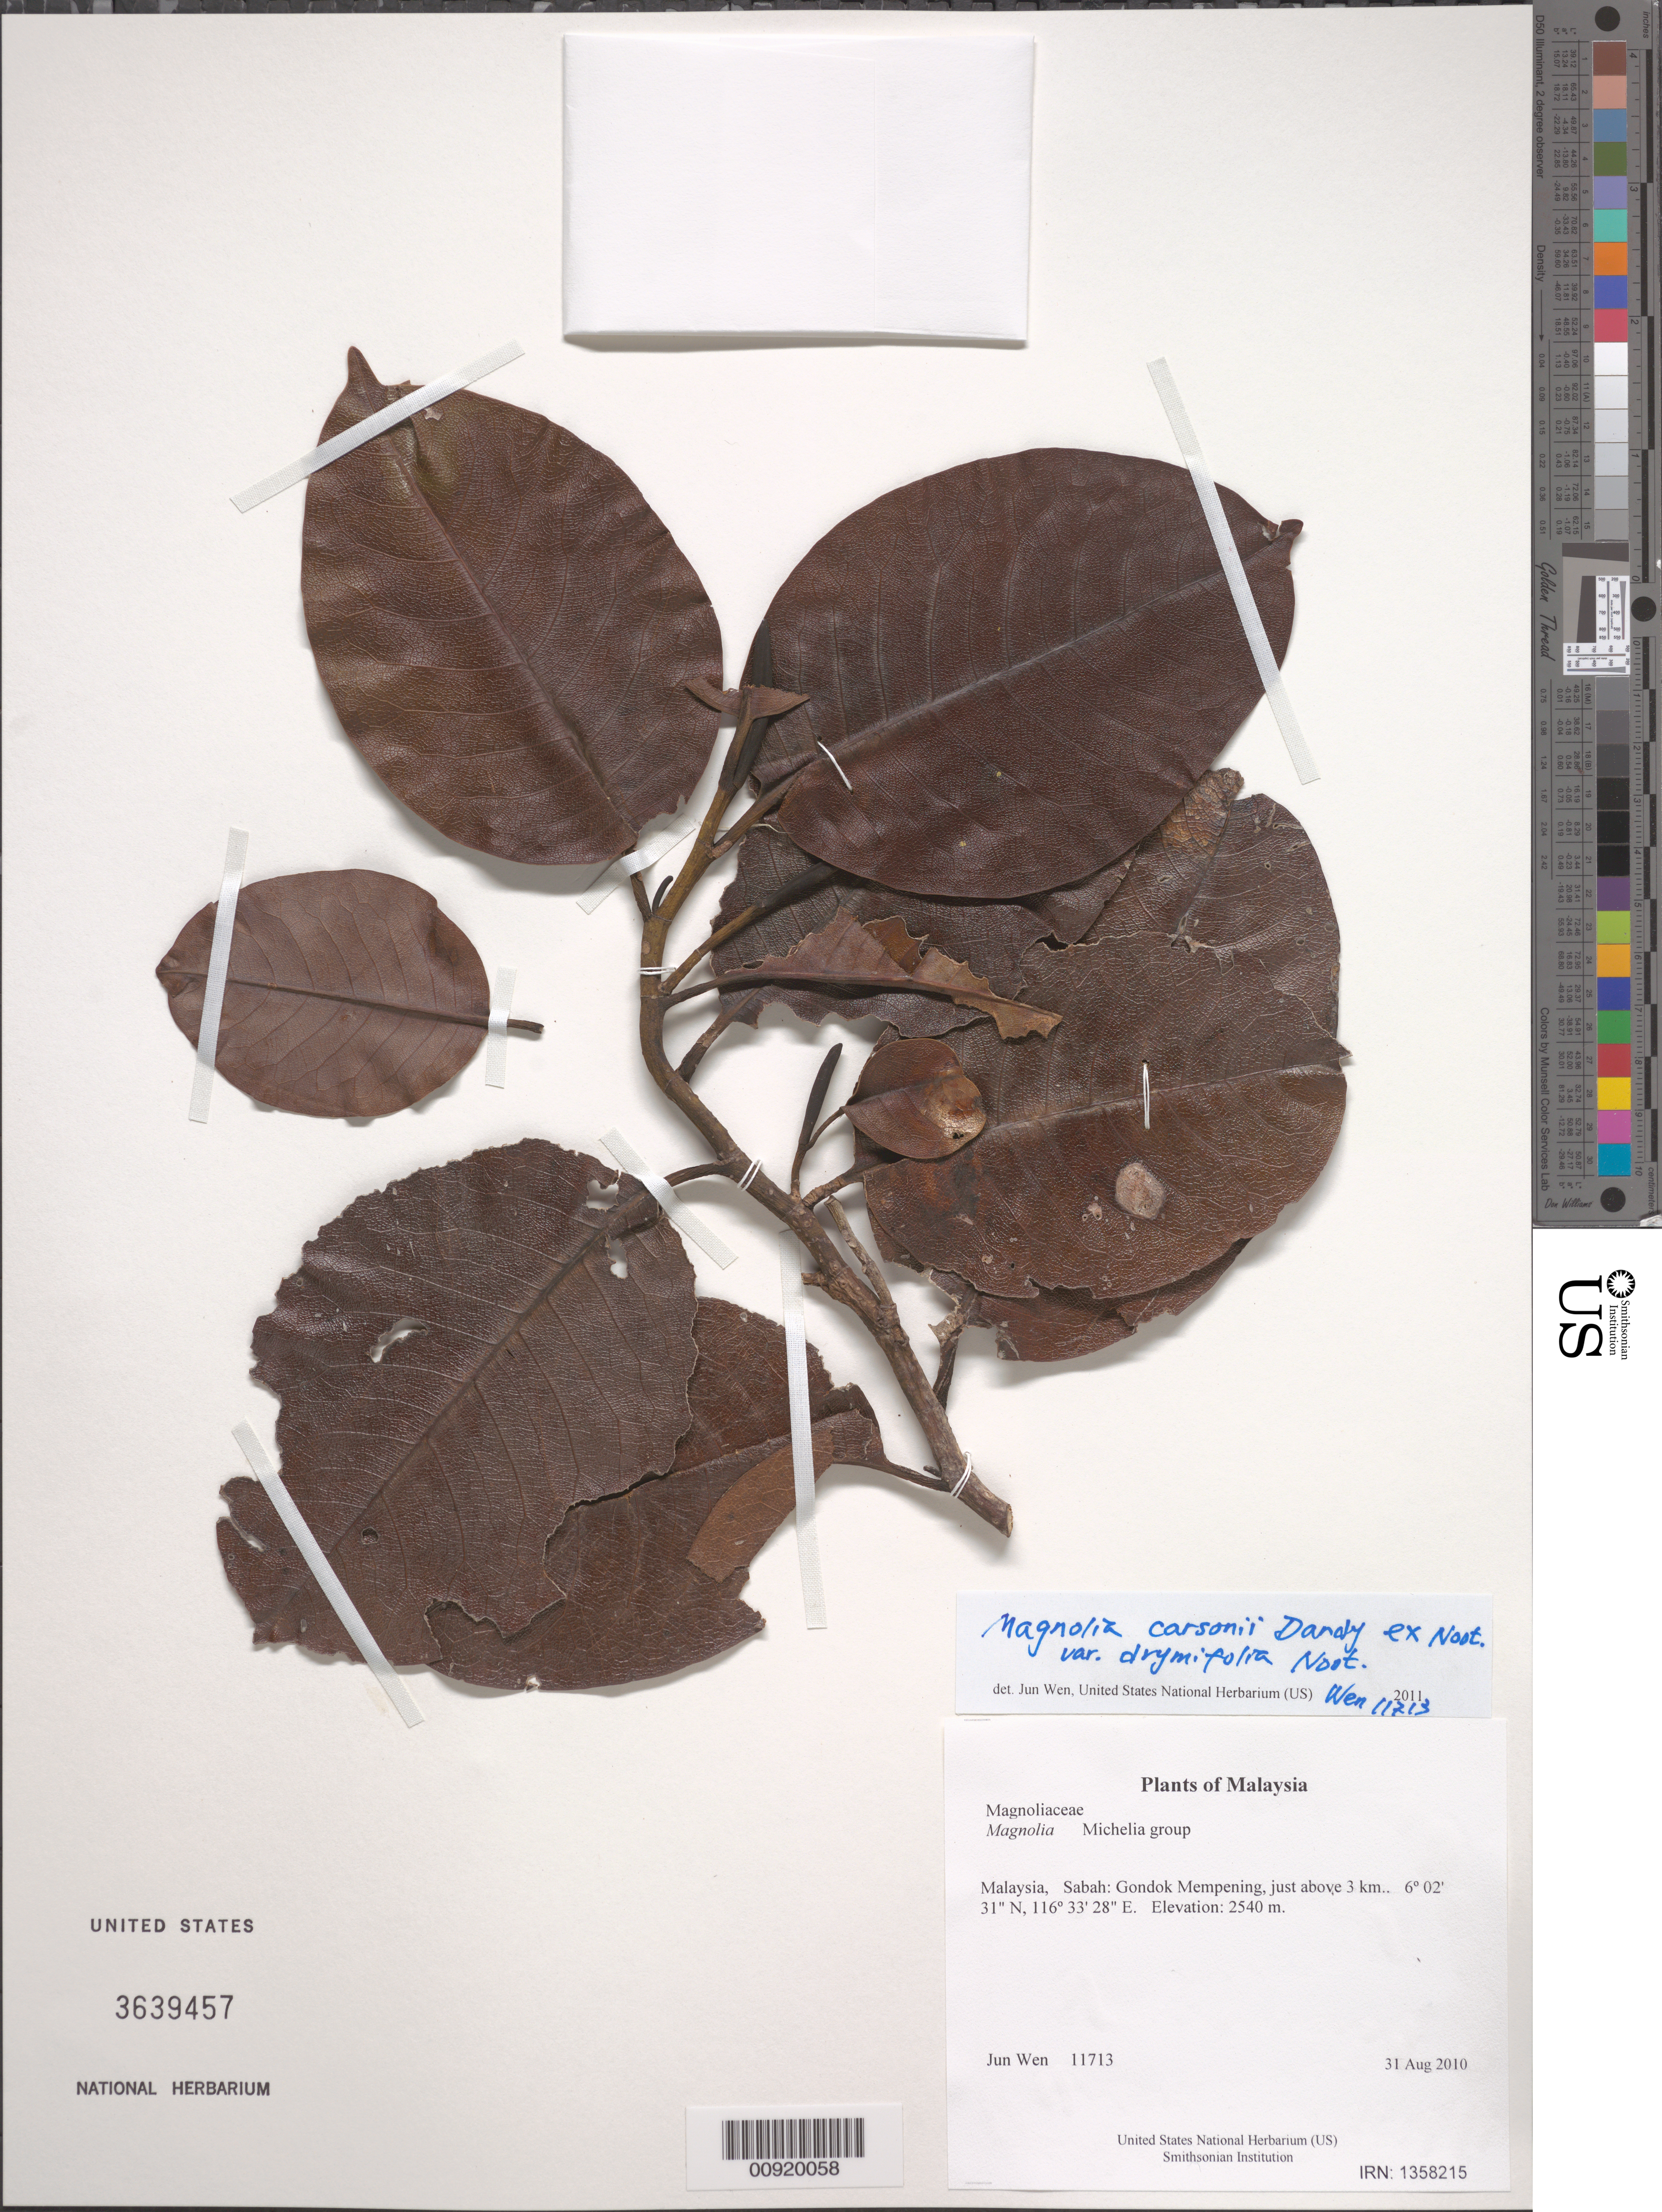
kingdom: Plantae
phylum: Tracheophyta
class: Magnoliopsida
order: Magnoliales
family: Magnoliaceae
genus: Magnolia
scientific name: Magnolia carsonii var. drymifolia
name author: Noot.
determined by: Wen, Jun, (BOT), Smithsonian Institution - National Museum of Natural History (UNITED STATES)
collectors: J. Wen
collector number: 11713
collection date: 2010-08-31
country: Malaysia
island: Borneo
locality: Sabah: Gondok Mempening, just above 3 km..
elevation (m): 2540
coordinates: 06 02 31.4 N, 116 33 27.6 E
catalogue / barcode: US 3639457